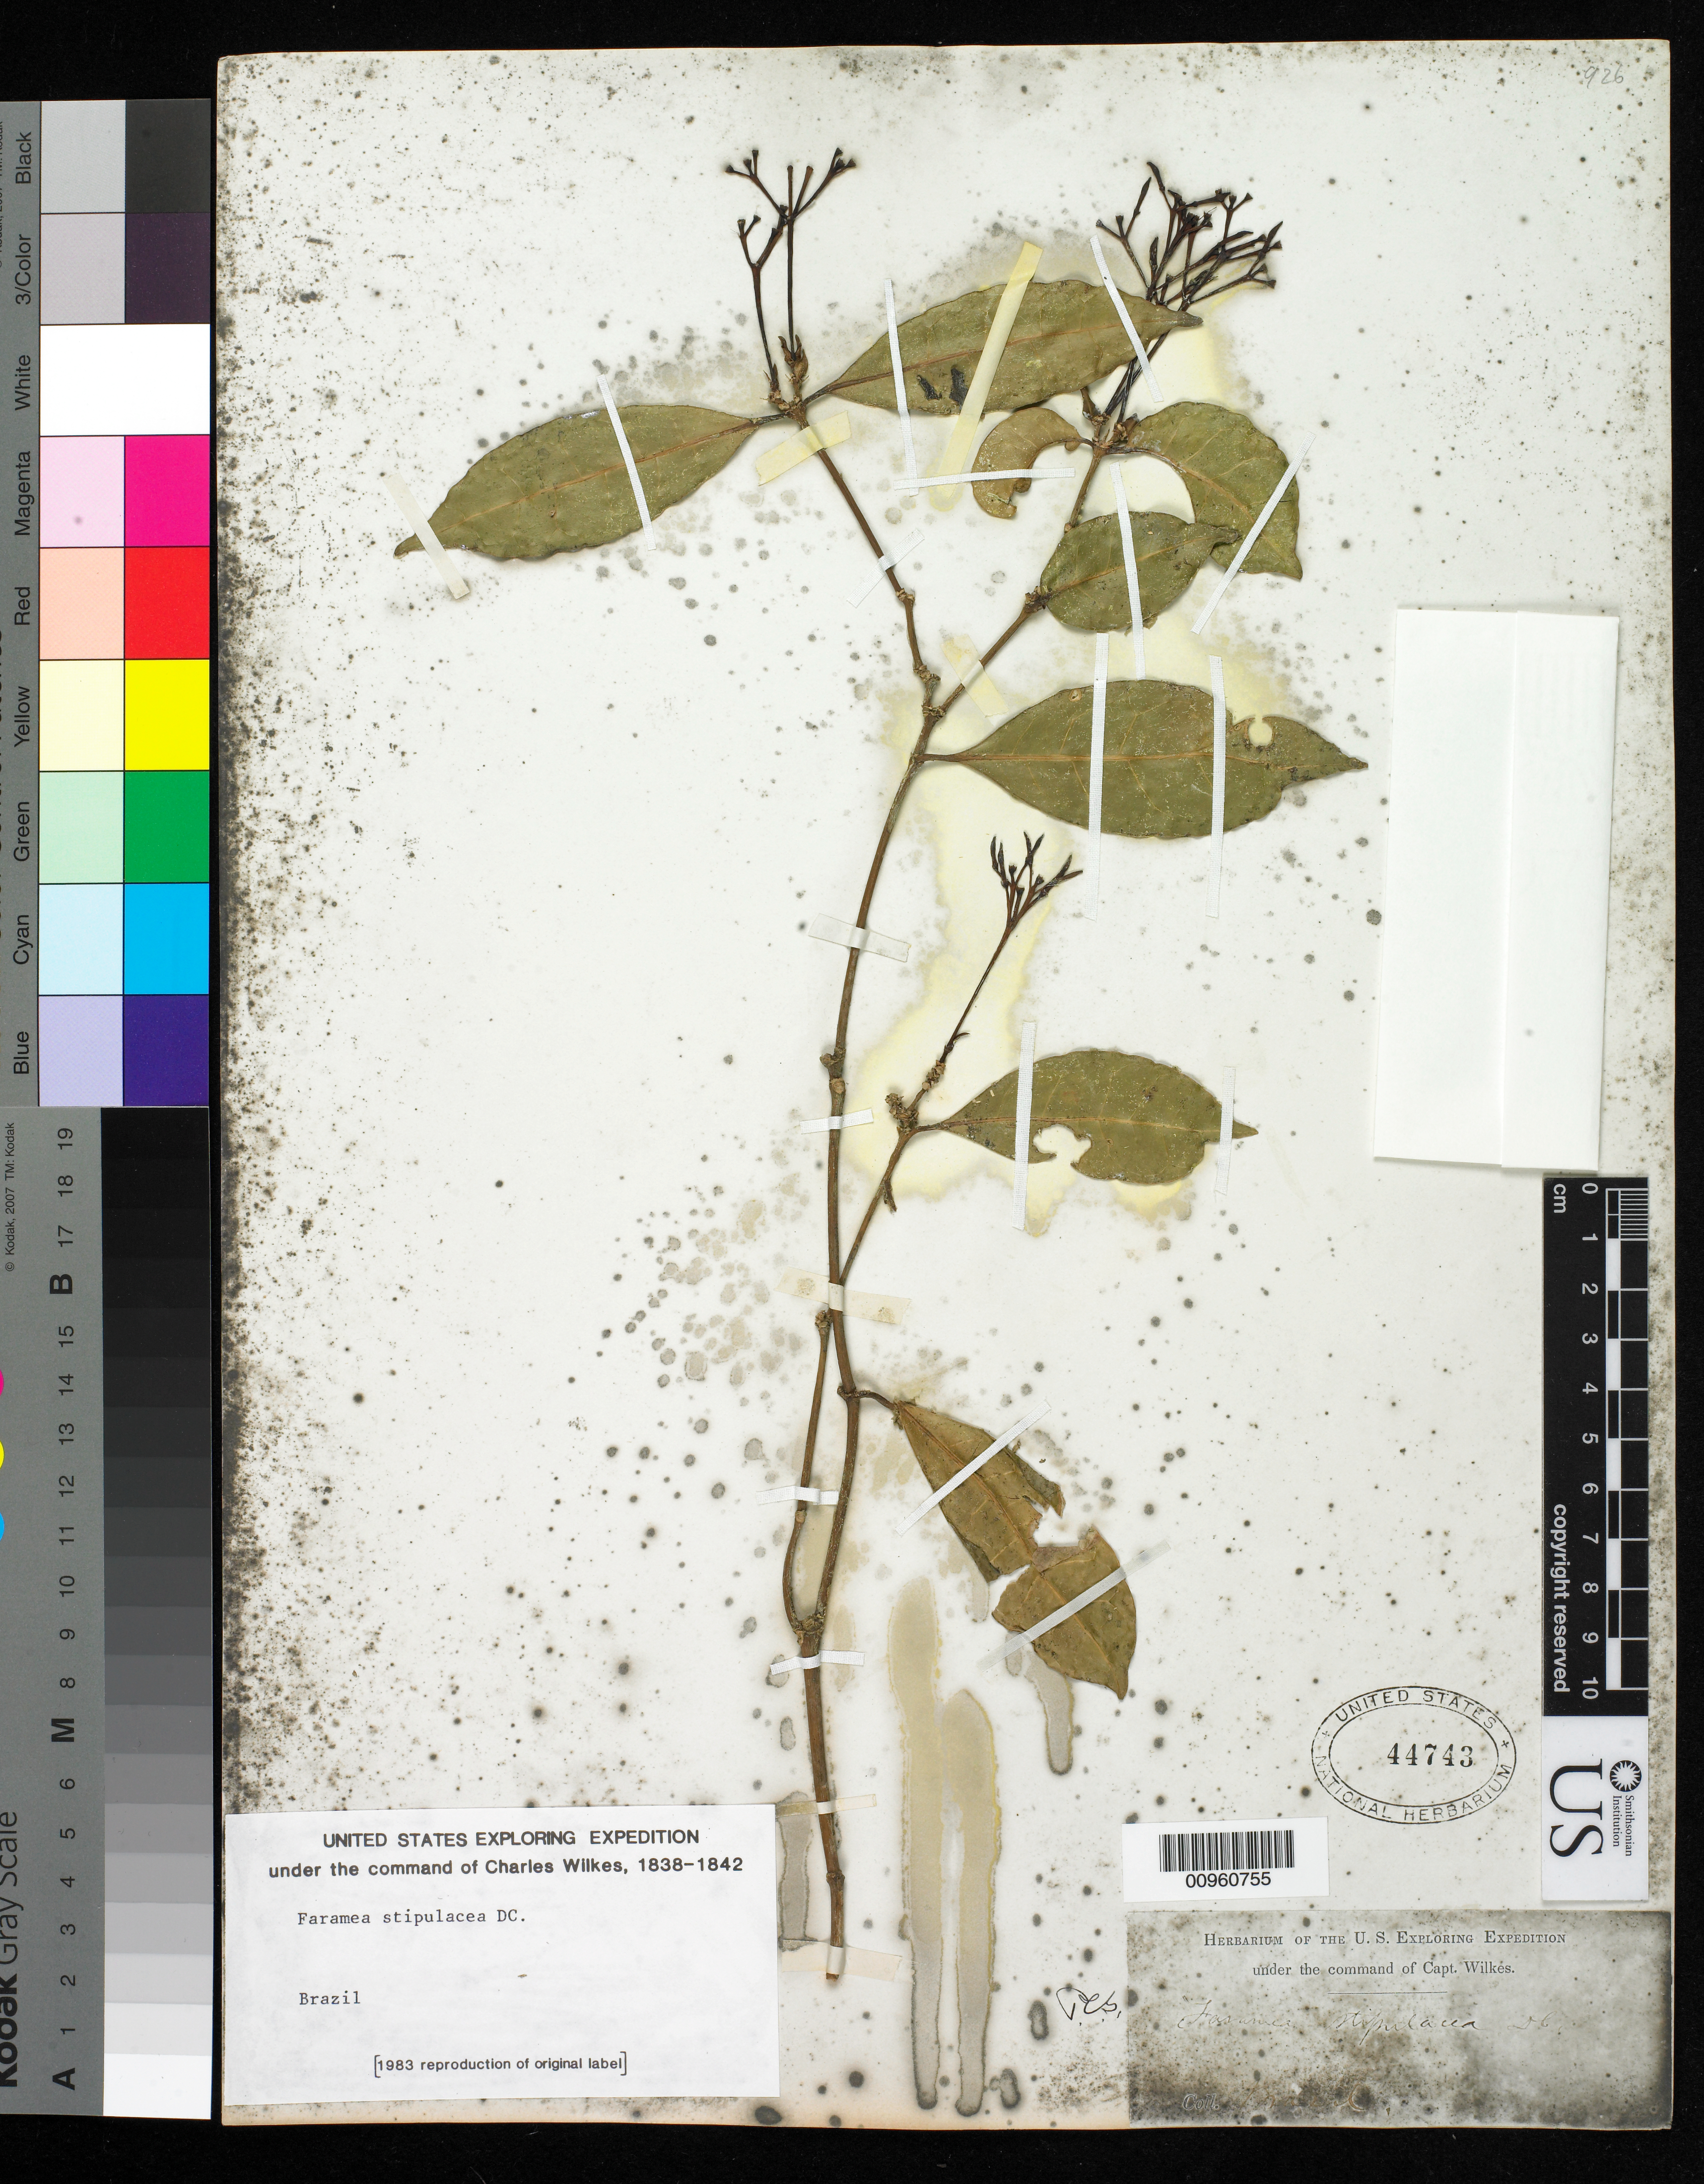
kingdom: Plantae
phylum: Tracheophyta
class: Magnoliopsida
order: Gentianales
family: Rubiaceae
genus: Faramea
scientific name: Faramea stipulacea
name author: (Cham. & Schltdl.) DC.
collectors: Wilkes Explor. Exped.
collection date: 1838/1842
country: Brazil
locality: Brazil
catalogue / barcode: US 44743